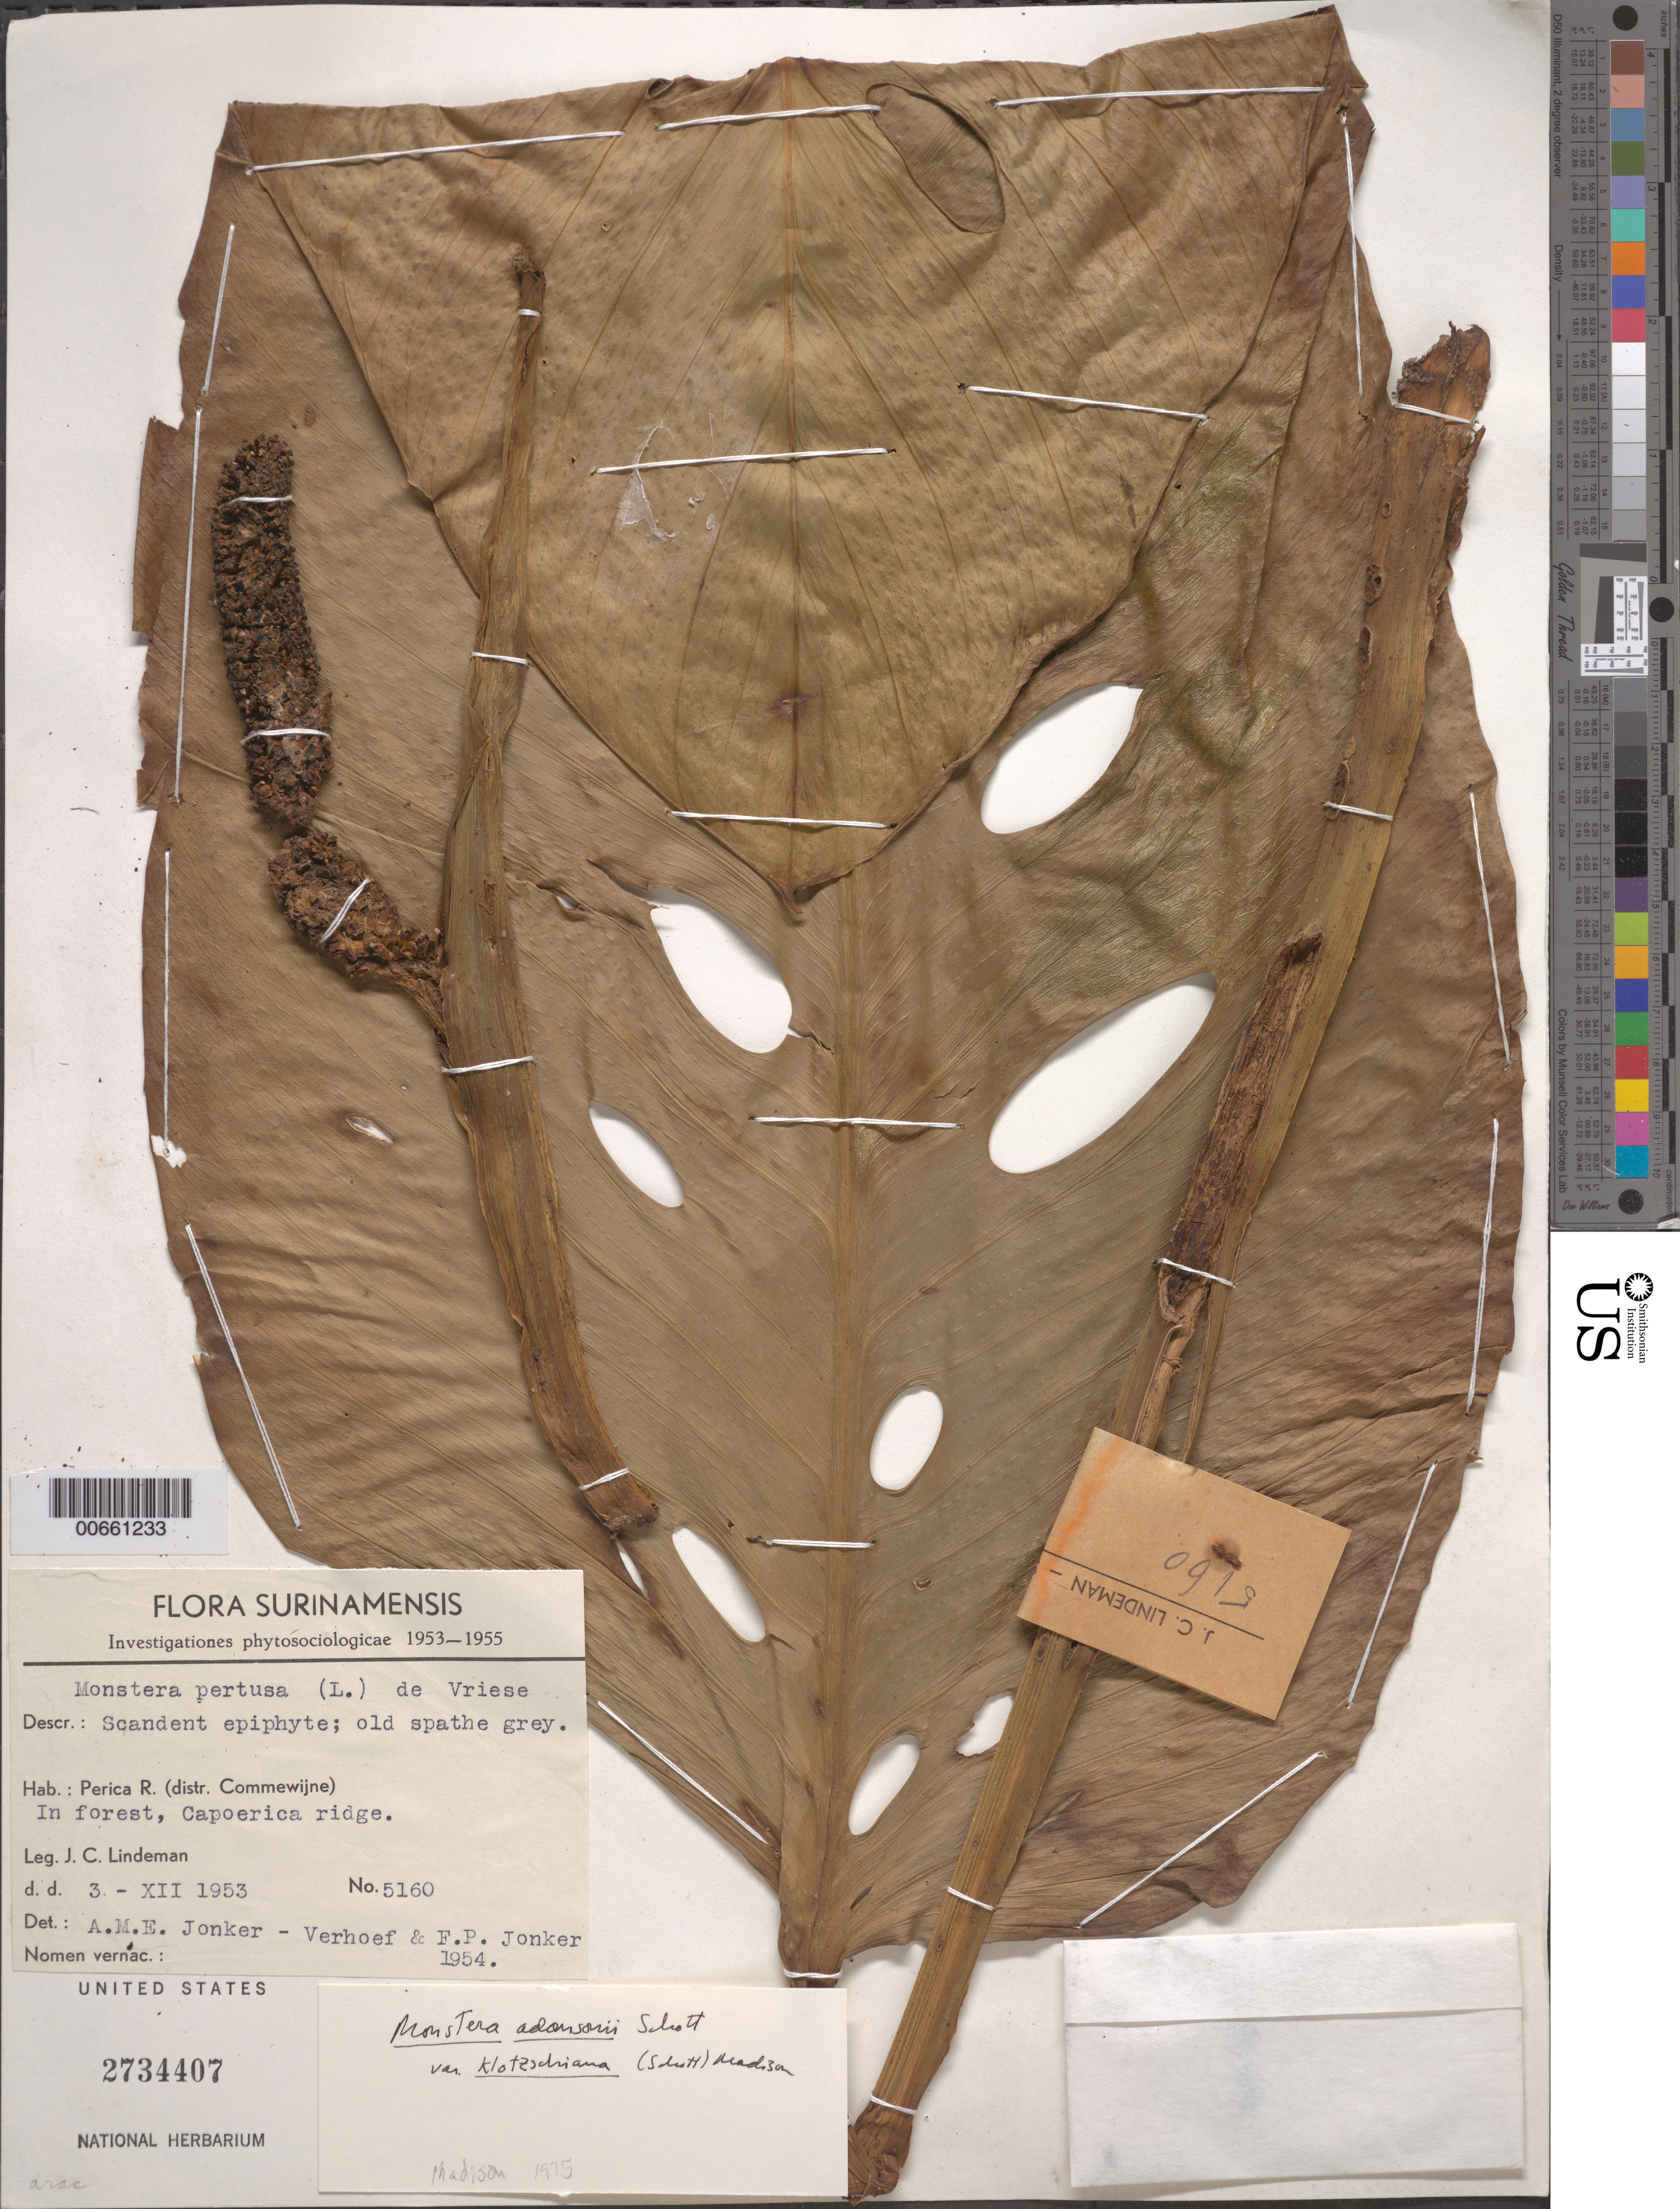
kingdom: Plantae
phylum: Tracheophyta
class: Liliopsida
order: Alismatales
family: Araceae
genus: Monstera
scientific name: Monstera adansonii var. klotzschiana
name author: (Schott) Madison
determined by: Madison, --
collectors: A. M. Jonker & F. P. Jonker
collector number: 5160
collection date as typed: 3-Dec-53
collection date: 1953-12-03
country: Suriname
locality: Capoerica ridge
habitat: In forest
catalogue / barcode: US 2734407